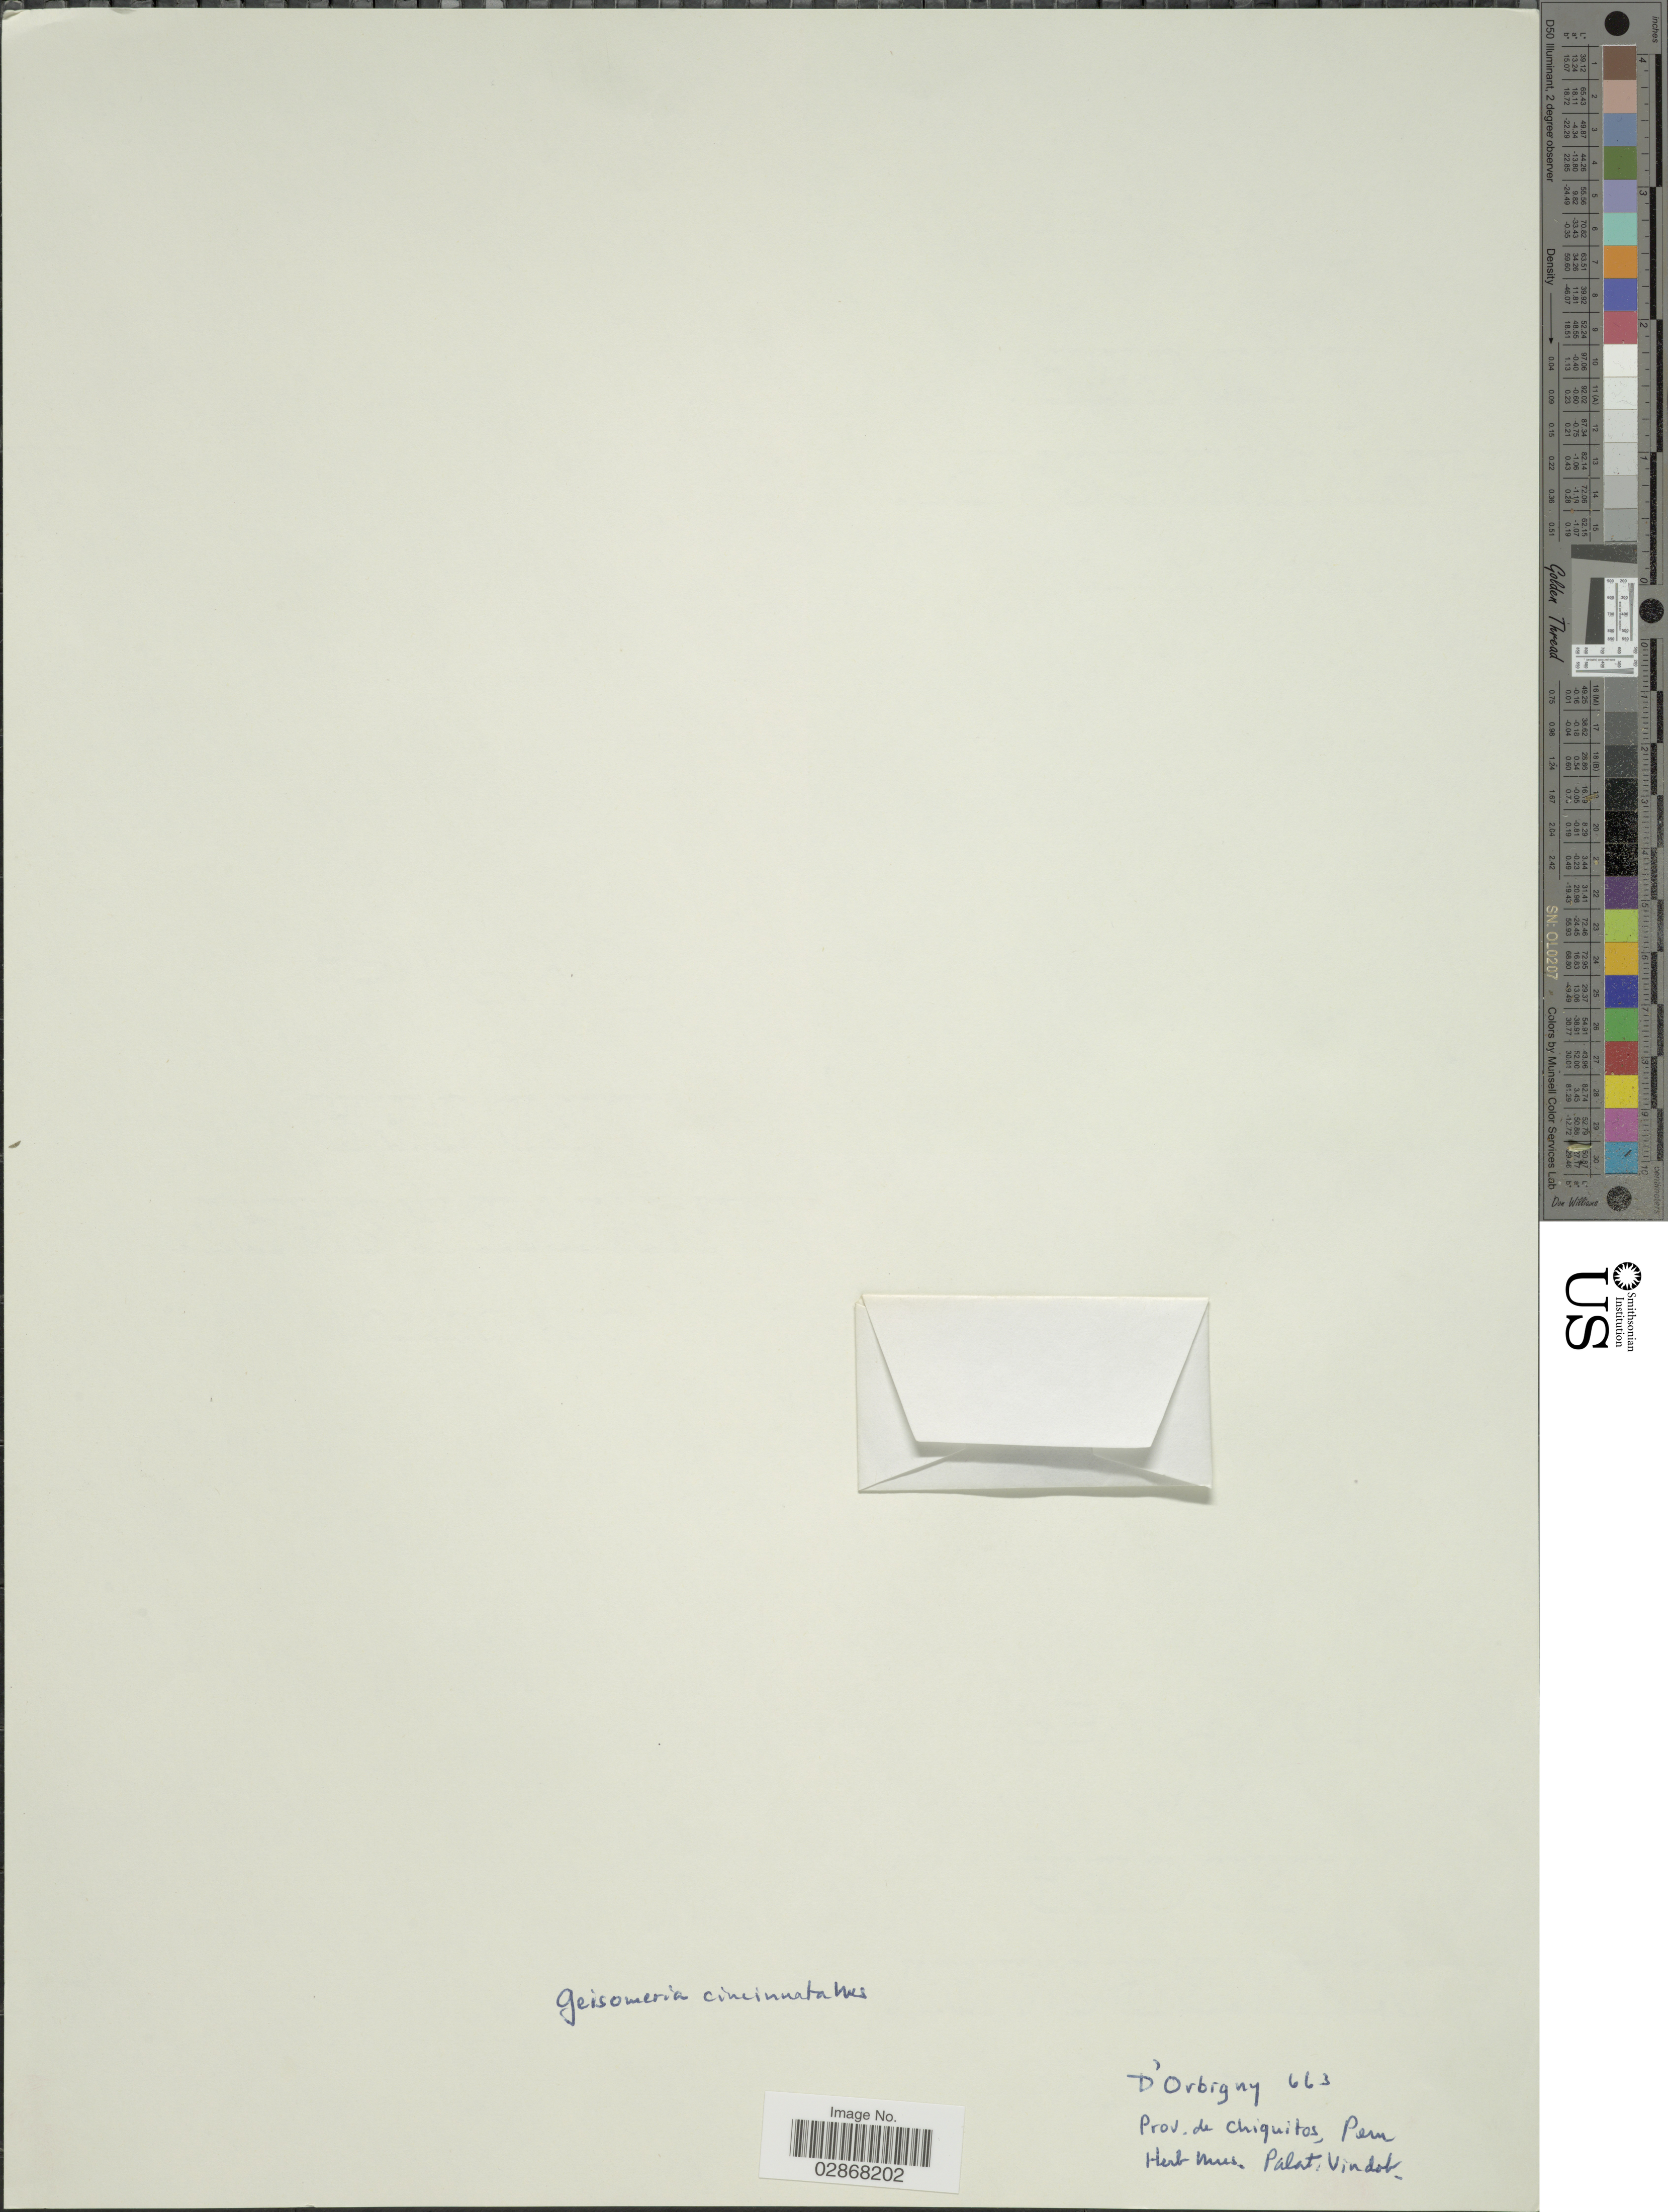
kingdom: Plantae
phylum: Tracheophyta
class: Magnoliopsida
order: Lamiales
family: Acanthaceae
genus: Geissomeria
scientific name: Geissomeria longiflora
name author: Lindl.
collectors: D'Orbigny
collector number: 663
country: Peru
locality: Prov. de Chiquitos.